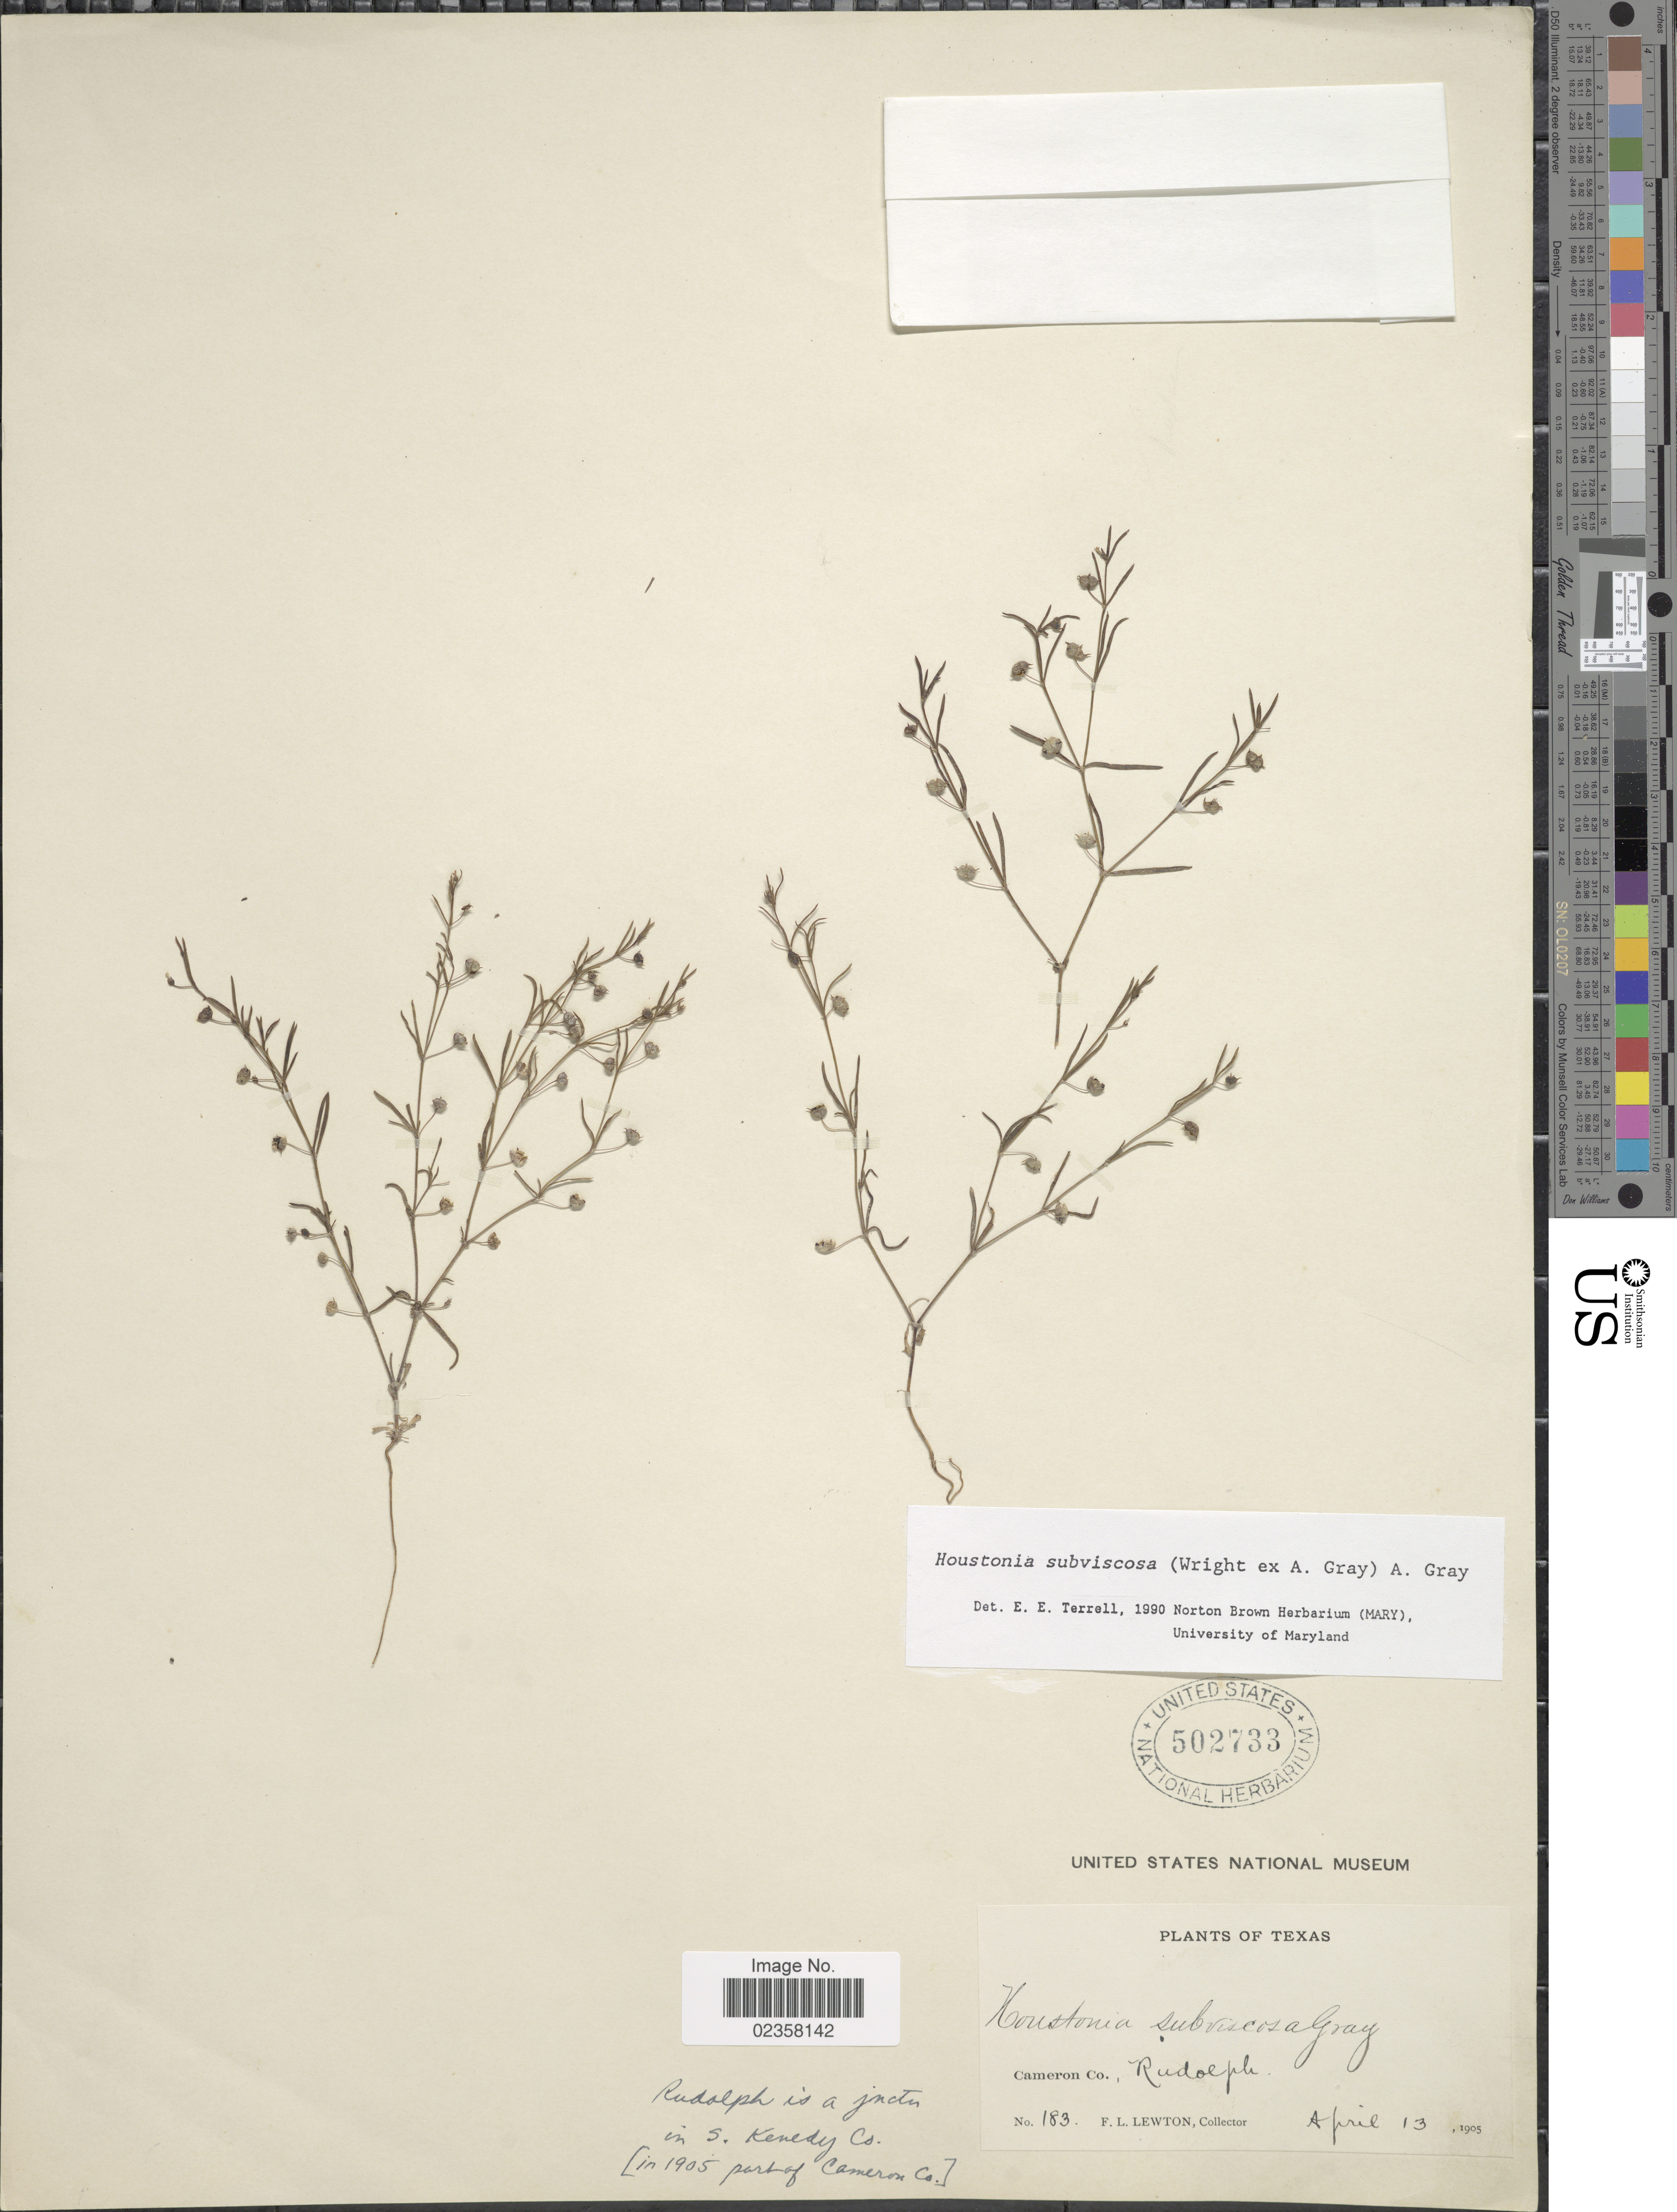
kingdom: Plantae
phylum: Tracheophyta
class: Magnoliopsida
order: Gentianales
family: Rubiaceae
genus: Houstonia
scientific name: Houstonia subviscosa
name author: (Wright ex A. Gray) A. Gray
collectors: F. L. Lewton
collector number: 183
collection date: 1905-04-13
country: United States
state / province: Texas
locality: Cameron Co., Rudolph., Rudolph is a jnctn in S. Kenedy Co.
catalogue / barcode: US 502733